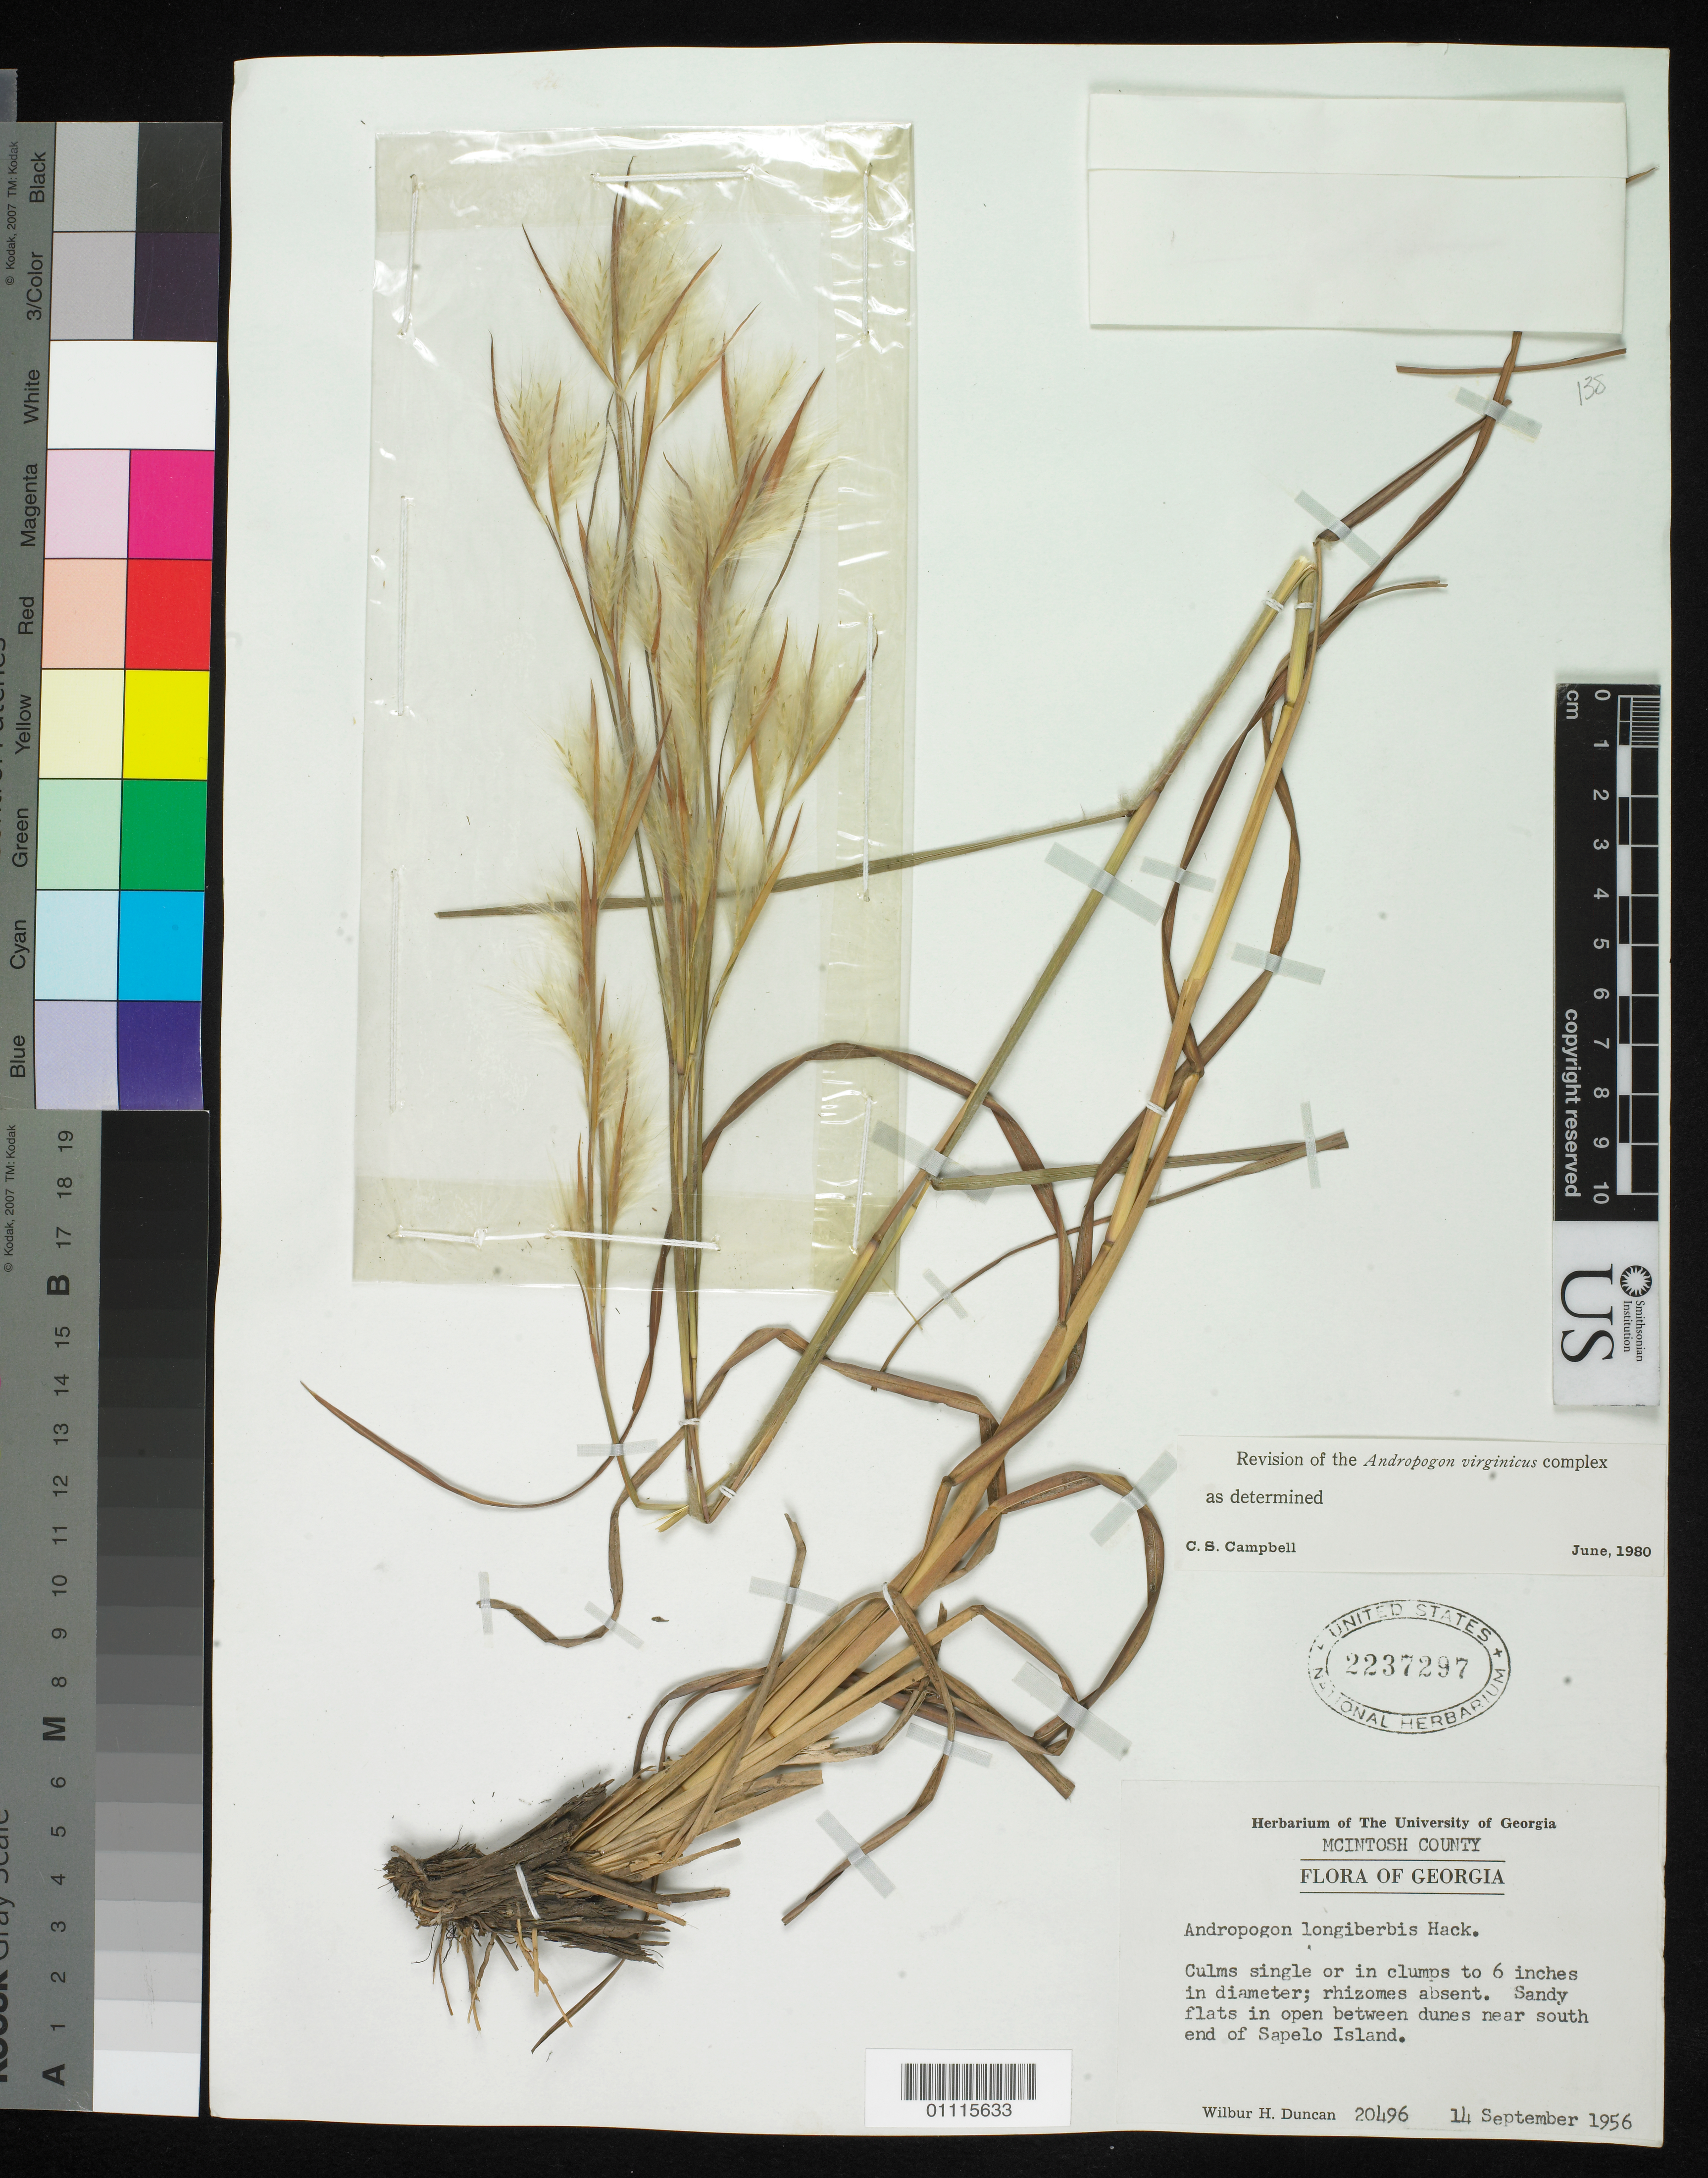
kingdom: Plantae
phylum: Tracheophyta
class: Liliopsida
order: Poales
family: Poaceae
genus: Andropogon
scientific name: Andropogon longiberbis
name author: Hack.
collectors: W. H. Duncan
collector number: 20496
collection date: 1956-09-14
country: United States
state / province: Georgia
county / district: Mcintosh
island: Sapelo Island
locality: near South end of Sapelo Island.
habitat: Sandy flats in open between dunes.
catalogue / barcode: US 2237297